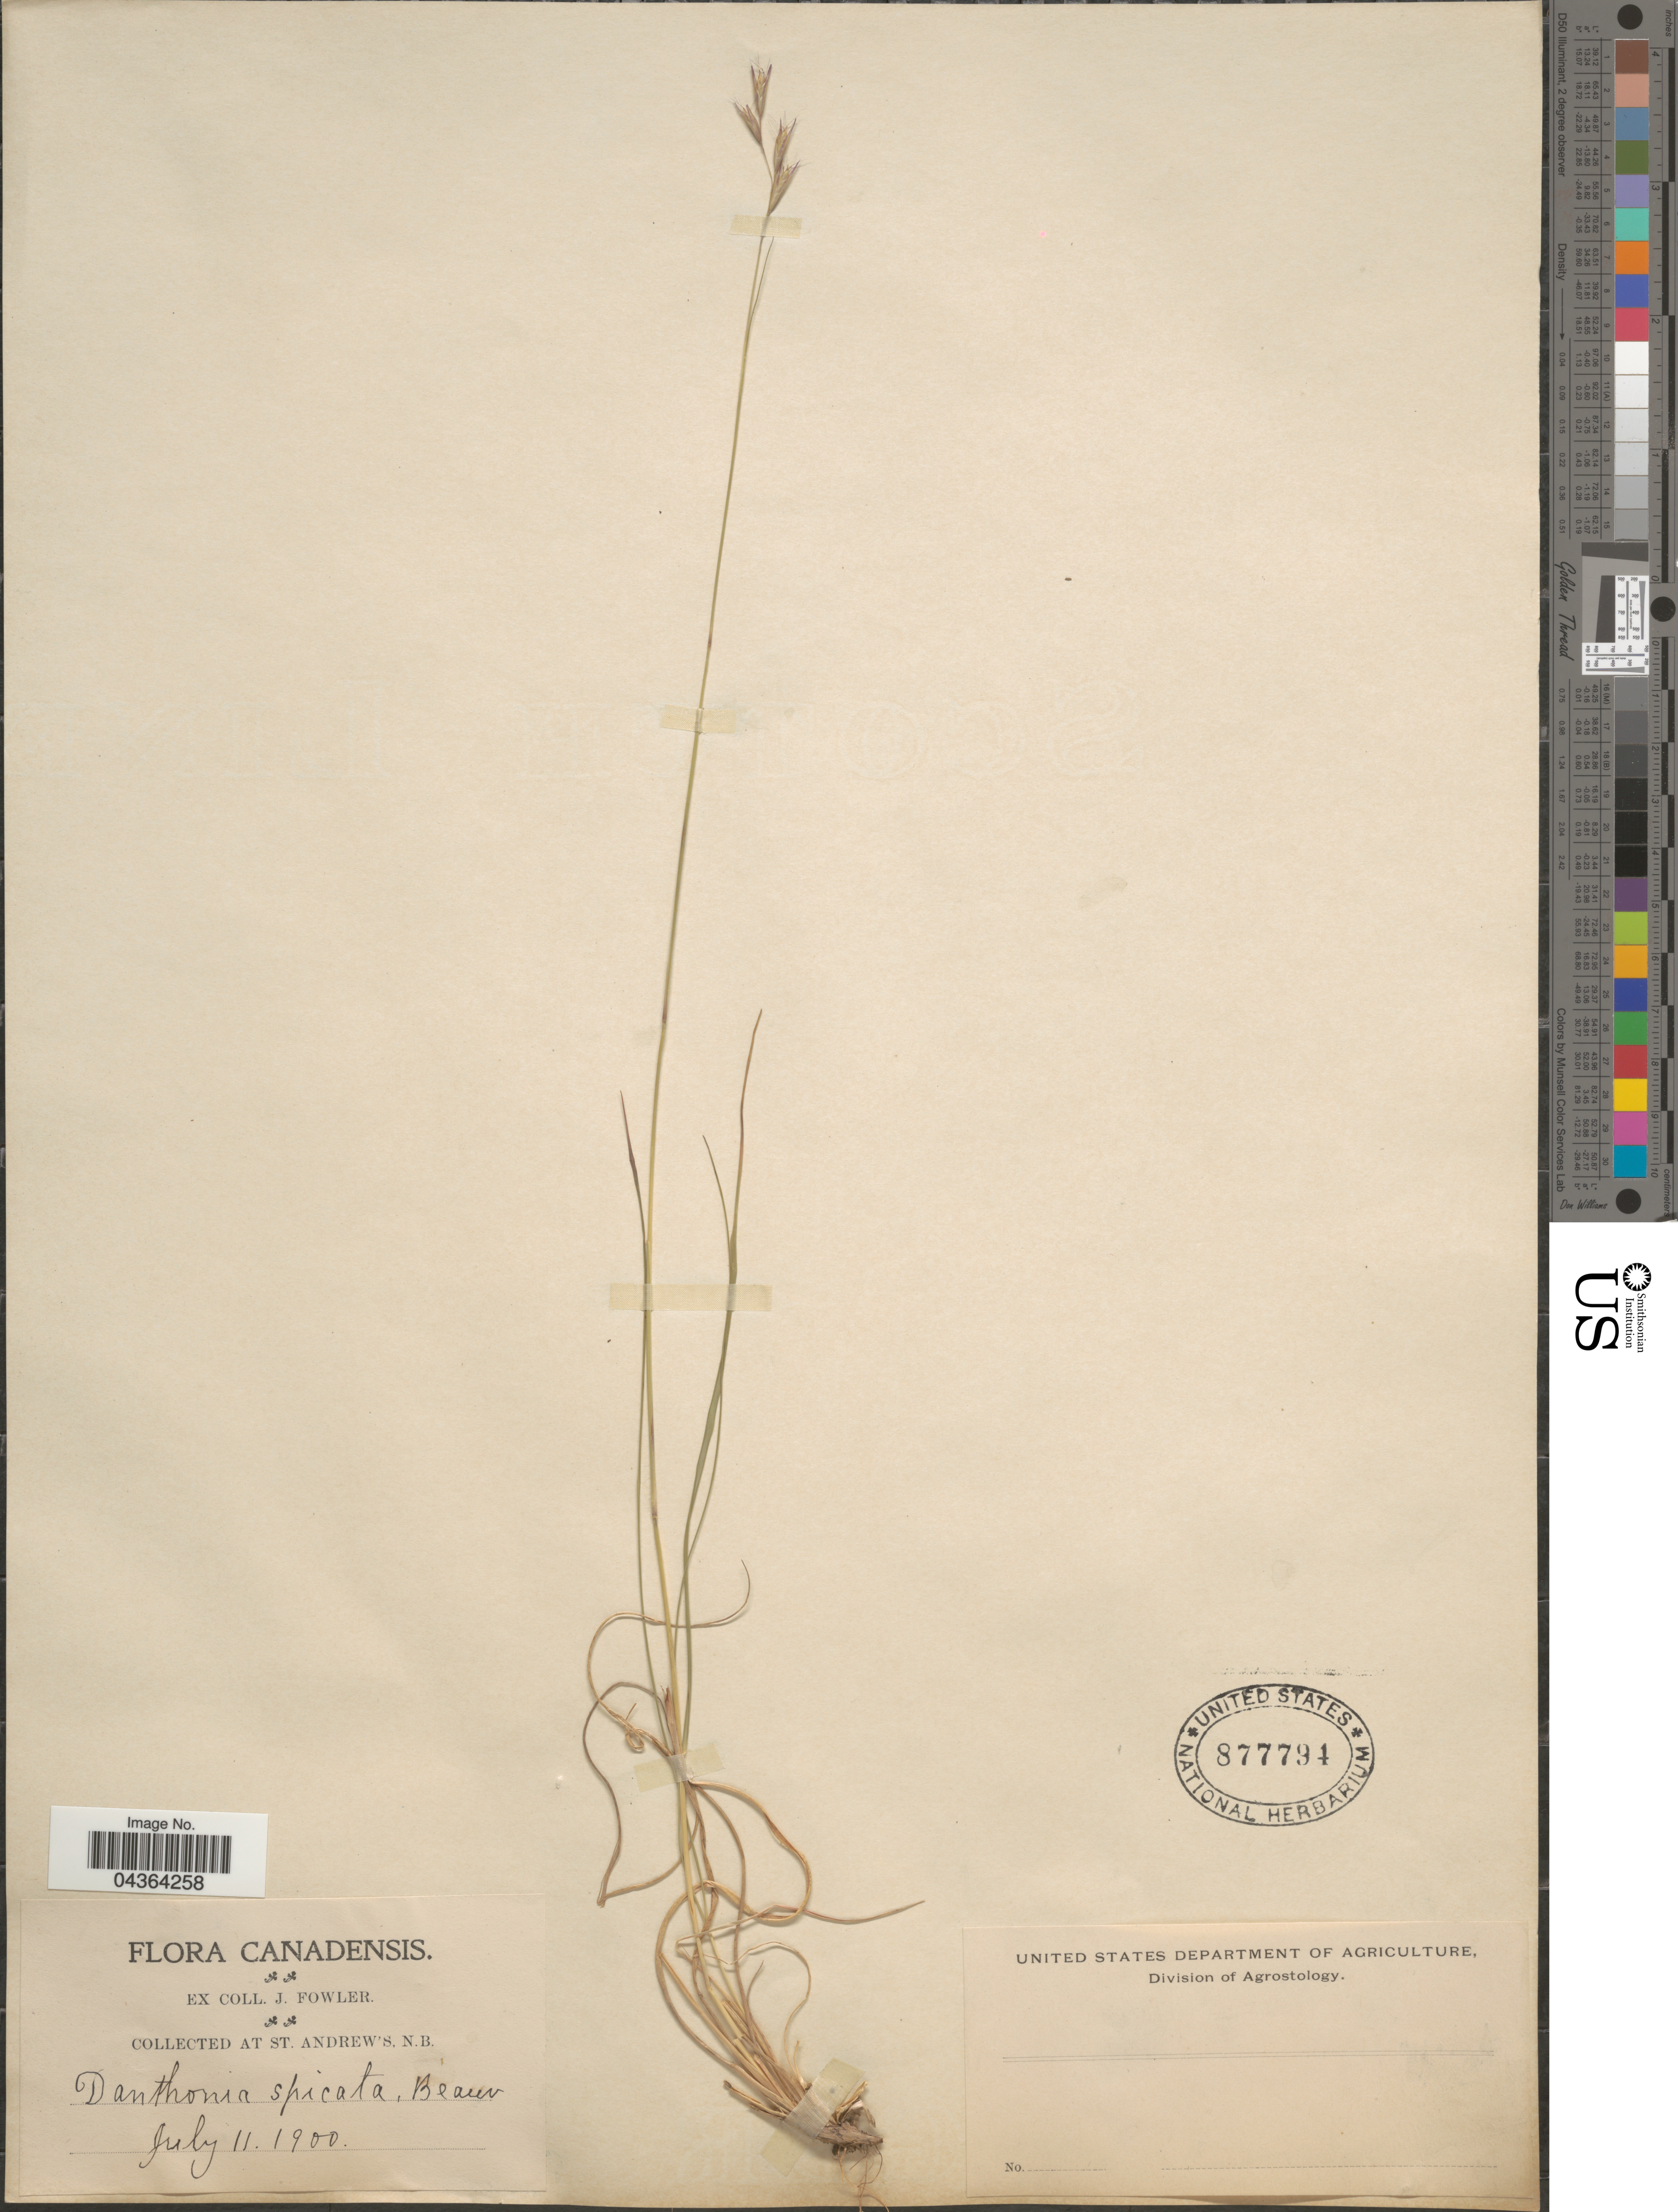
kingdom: Plantae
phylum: Tracheophyta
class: Liliopsida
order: Poales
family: Poaceae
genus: Danthonia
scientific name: Danthonia spicata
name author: (L.) P. Beauv. ex Roem. & Schult.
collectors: J. Fowler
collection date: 1900-07-11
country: Canada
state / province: New Brunswick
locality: Canadensis. At St. Andrews.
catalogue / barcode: US 877794